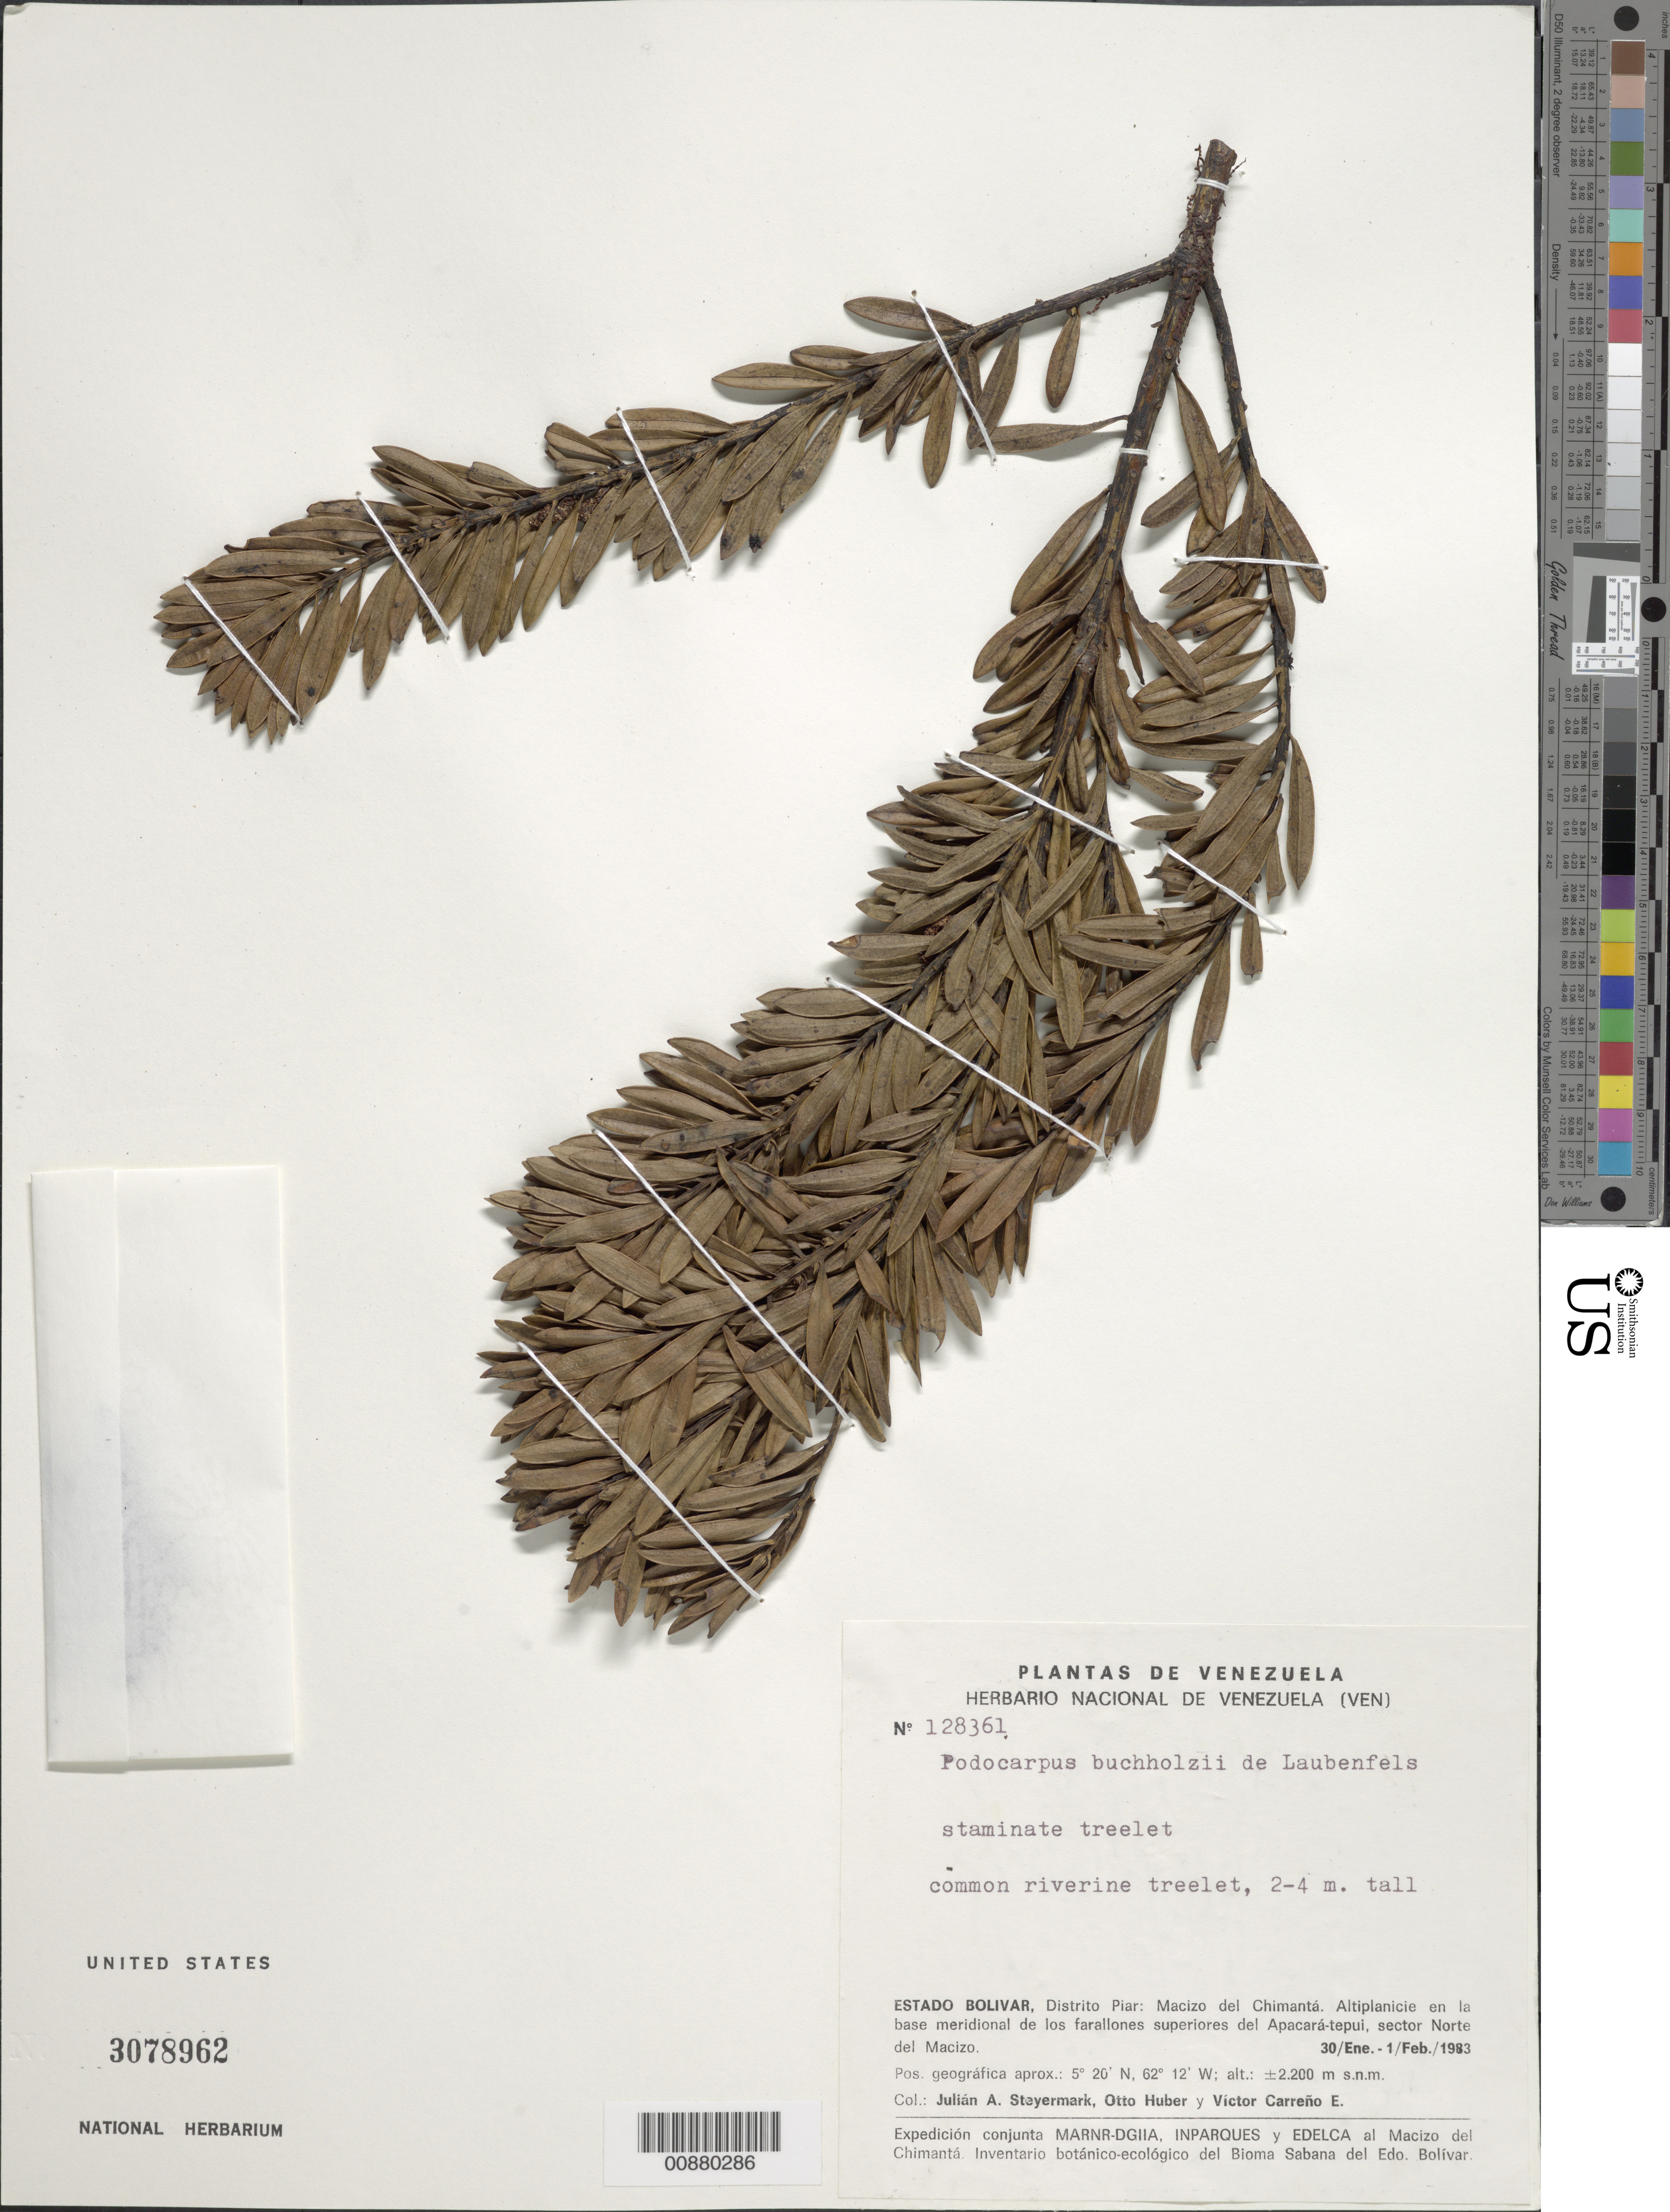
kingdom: Plantae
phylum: Tracheophyta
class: Pinopsida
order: Pinales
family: Podocarpaceae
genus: Podocarpus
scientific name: Podocarpus buchholzii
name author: de Laub.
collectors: J. Steyermark, O. Huber & V. Carreño E.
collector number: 128361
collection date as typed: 30-Jan-83 to 1-Feb-83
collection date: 1983-01-30/1983-02-01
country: Venezuela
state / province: Bolívar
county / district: Piar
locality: Macizo del Chimantá, Apacará-tepuí, sector N del Macizo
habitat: Riverine; altiplanicie en la base meridional de los farallones superíores del Apácara-tepuí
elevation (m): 2200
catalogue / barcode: US 3078962